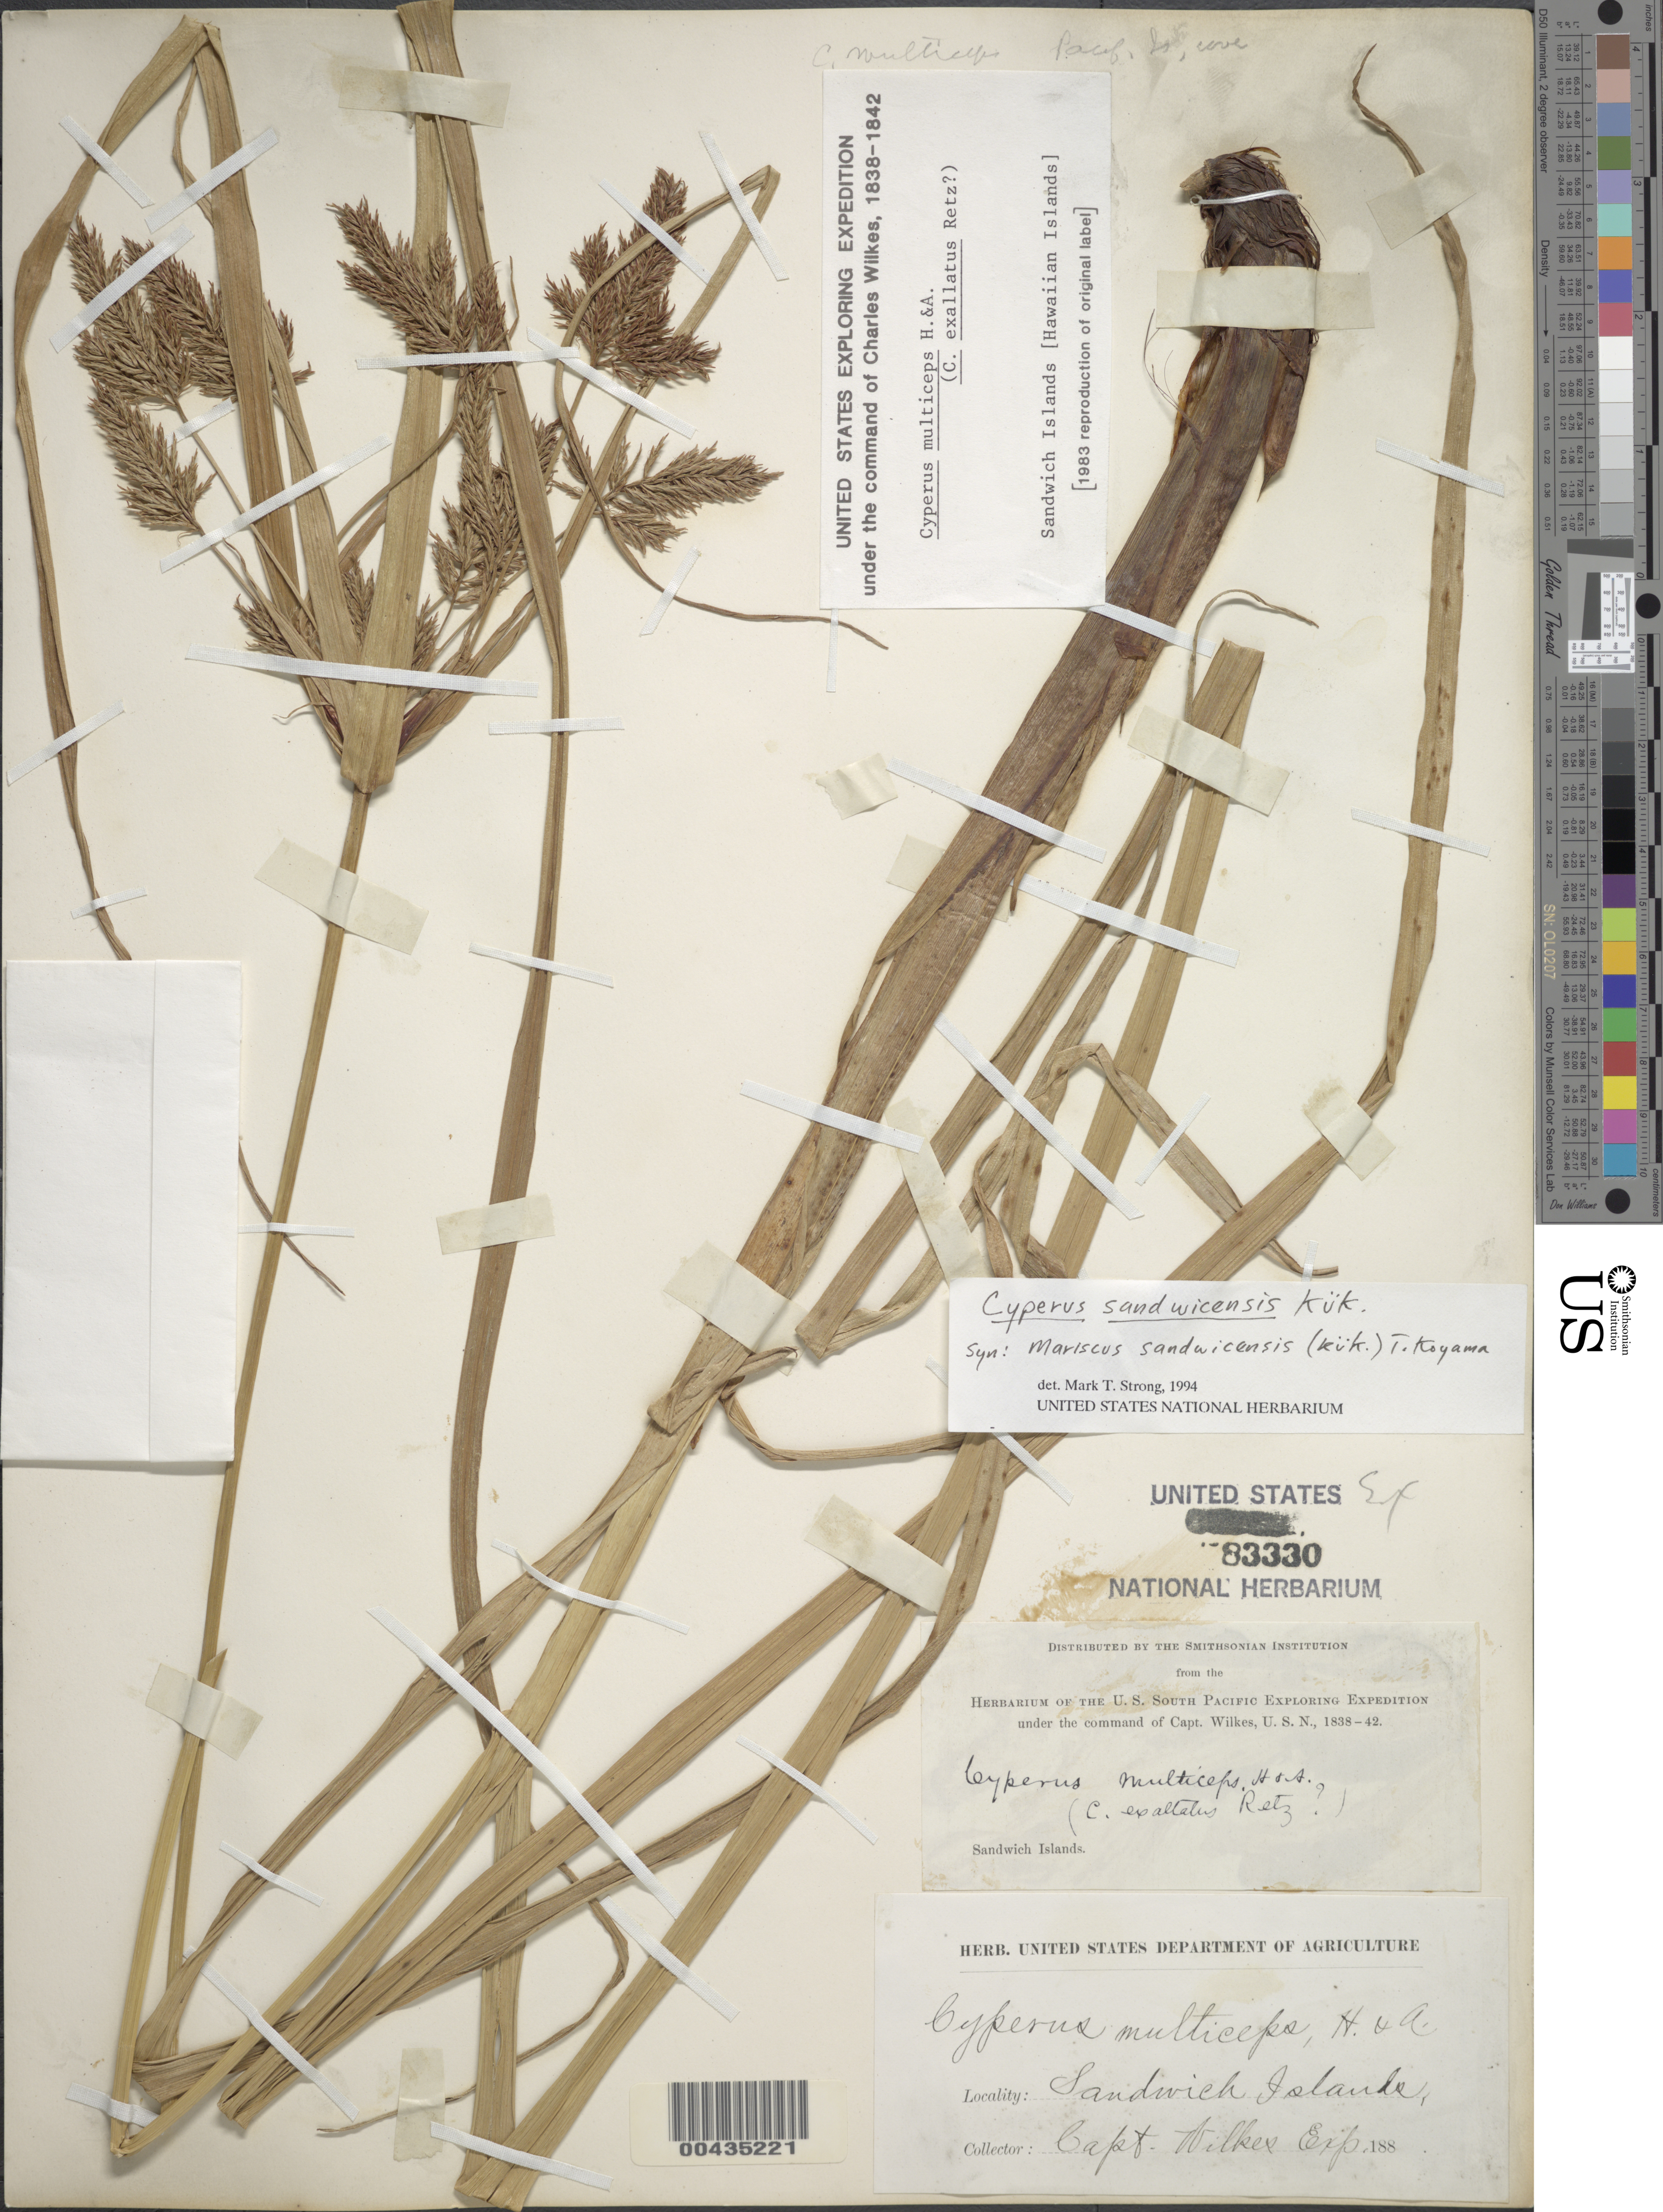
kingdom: Plantae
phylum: Tracheophyta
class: Liliopsida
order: Poales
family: Cyperaceae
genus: Cyperus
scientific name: Cyperus sandwicensis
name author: Kük.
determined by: Strong, Mark T.; Knapp, W. M.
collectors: Wilkes Explor. Exped.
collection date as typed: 1838 to -- --- 1842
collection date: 1838/1842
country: United States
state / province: Hawaii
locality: Sandwich Islands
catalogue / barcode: US 83330